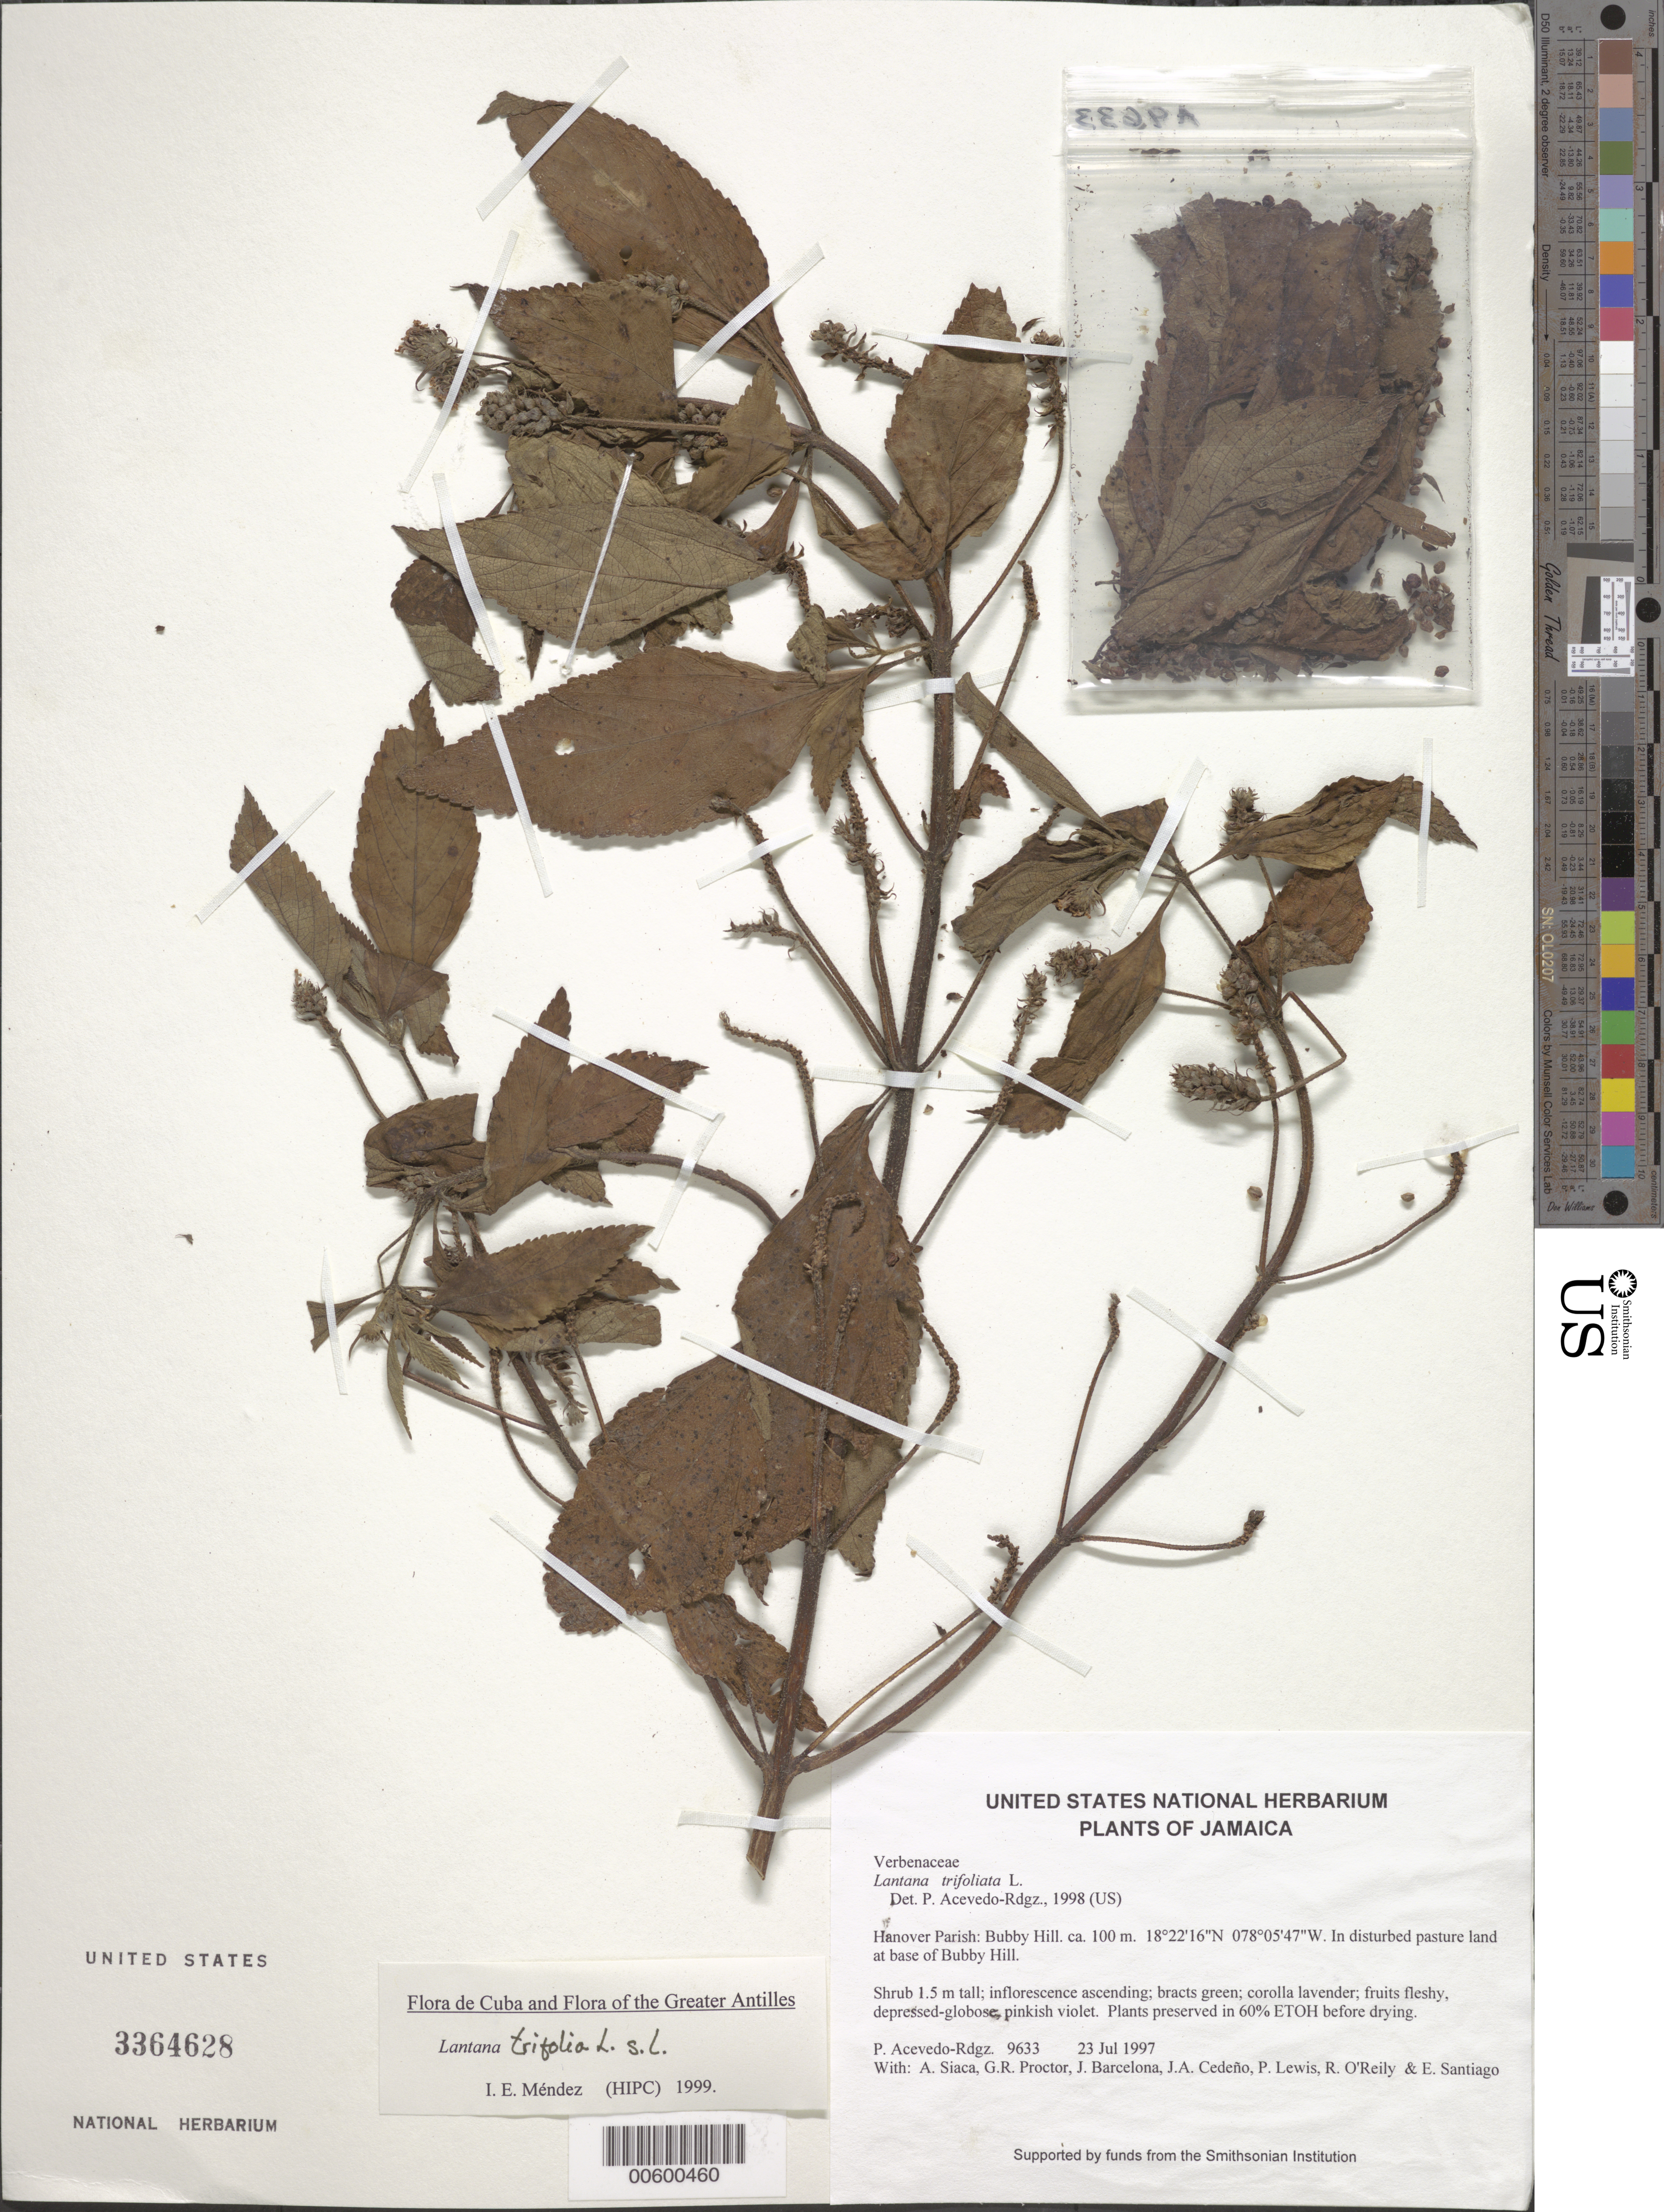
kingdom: Plantae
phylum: Tracheophyta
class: Magnoliopsida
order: Lamiales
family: Verbenaceae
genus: Lantana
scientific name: Lantana trifolia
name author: L.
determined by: Acevedo-Rodríguez, P., (BOT), Smithsonian Institution - National Museum of Natural History (UNITED STATES)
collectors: P. Acevedo-Rodr., A. Siaca, G. R. Proctor, J. Barcelona, J. A. Cedeño M., P. Lewis & R. O'Reilly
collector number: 9633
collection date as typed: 23 Jul 1997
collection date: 1997-07-23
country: Jamaica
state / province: Hanover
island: Jamaica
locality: Hanover Parish: Bubby Hill.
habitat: In disturbed pasture land at base of Bubby Hill.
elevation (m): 100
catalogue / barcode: US 3364628